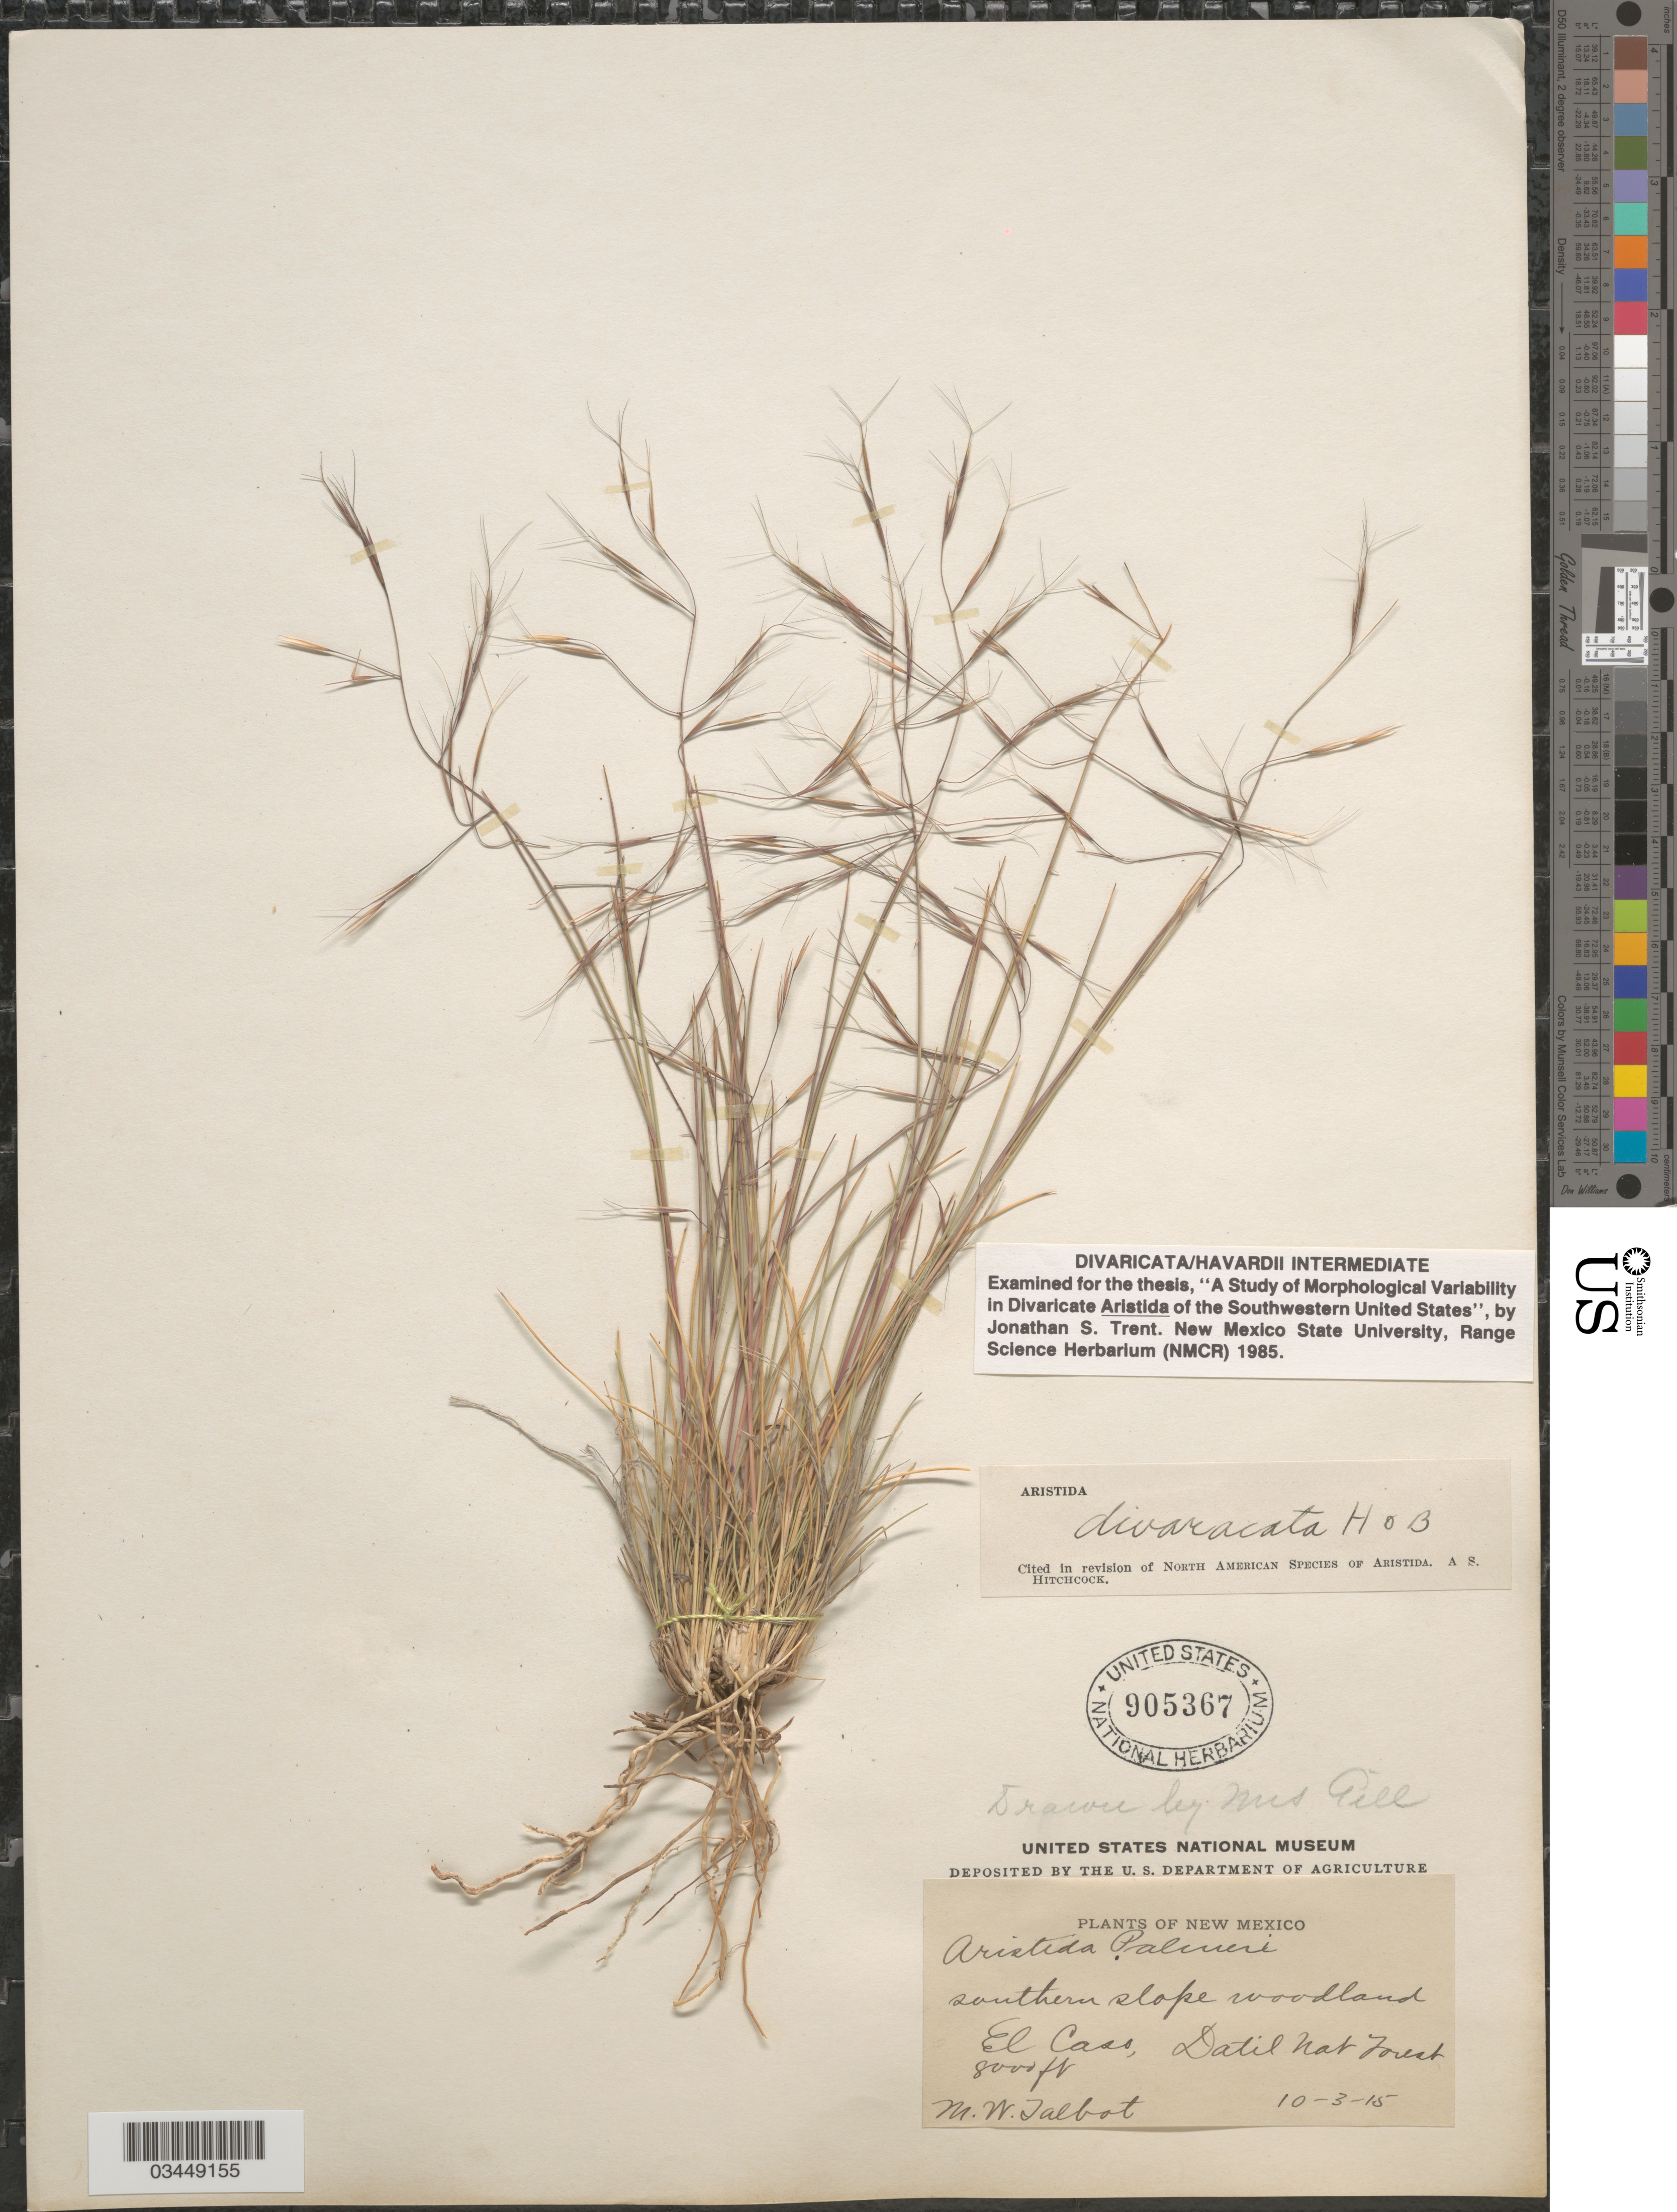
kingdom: Plantae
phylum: Tracheophyta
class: Liliopsida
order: Poales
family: Poaceae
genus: Aristida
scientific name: Aristida divaricata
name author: Humb. & Bonpl. ex Willd.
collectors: M. Talbot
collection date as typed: Transcribed d/m/y: 3/10/15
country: United States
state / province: New Mexico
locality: Southern slope woodland. El Caso, Datil Nat Forest.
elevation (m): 2438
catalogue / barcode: US 905367